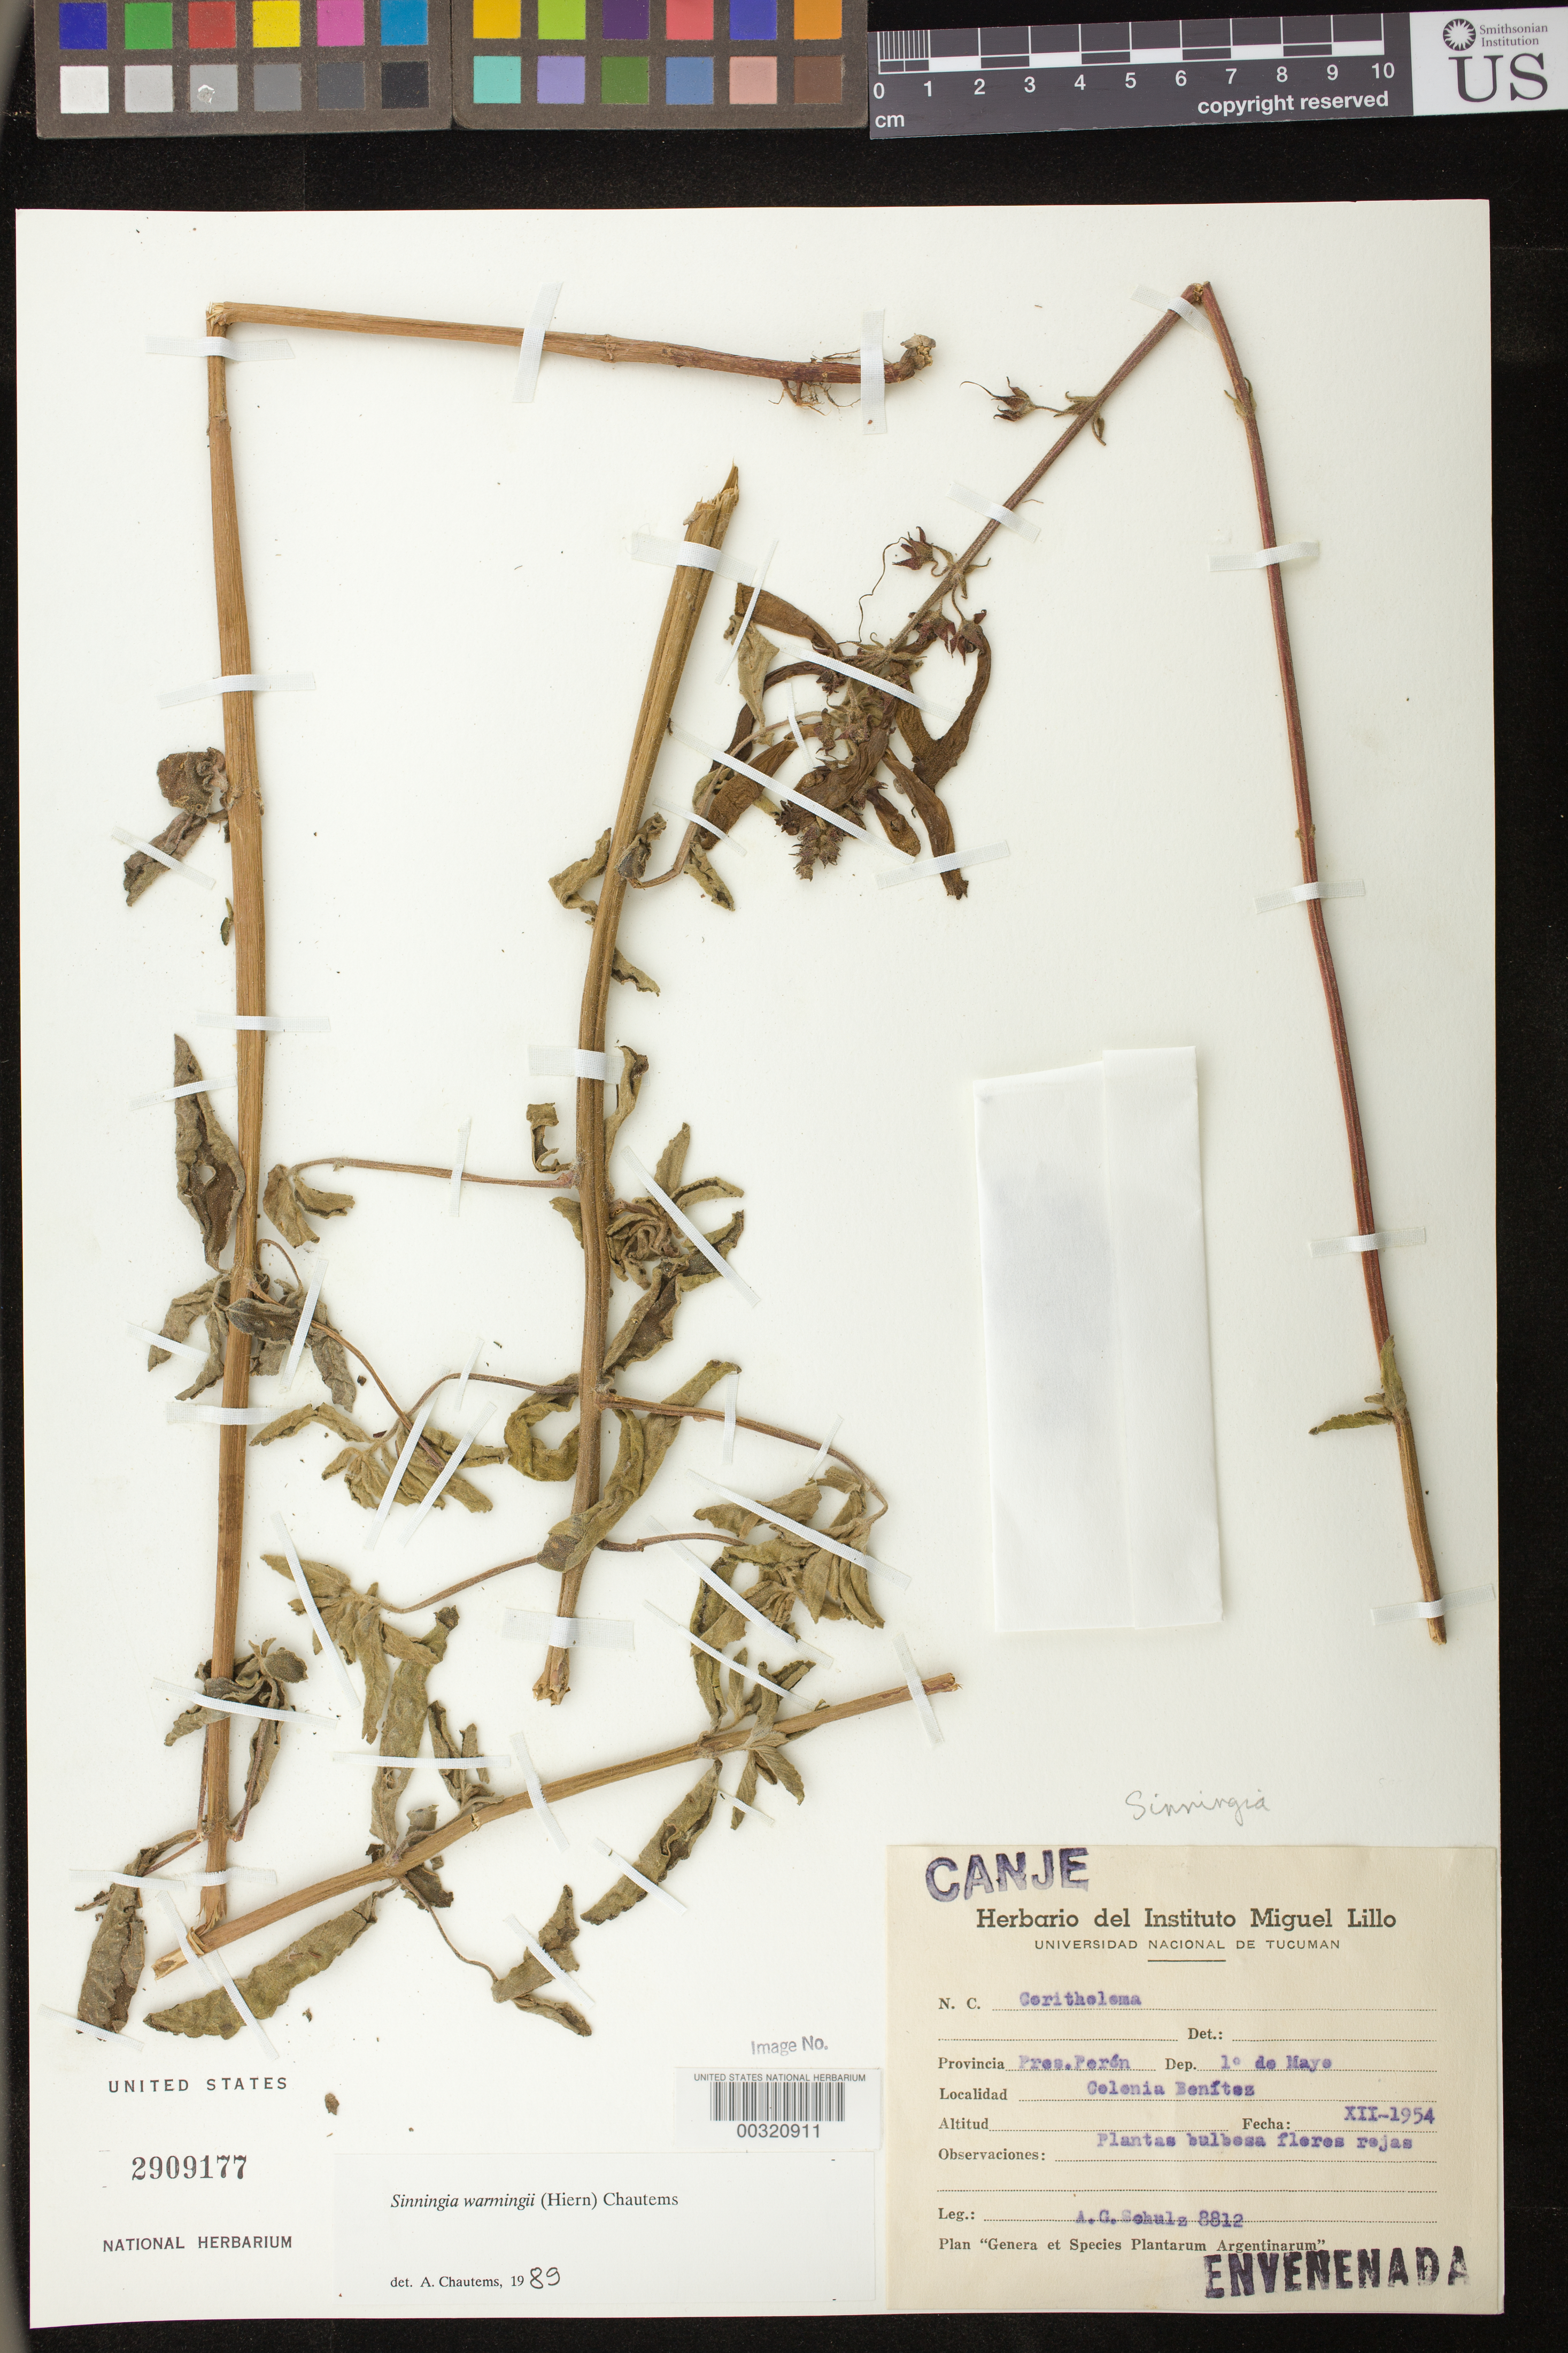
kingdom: Plantae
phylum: Tracheophyta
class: Magnoliopsida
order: Lamiales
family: Gesneriaceae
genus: Sinningia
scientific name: Sinningia warmingii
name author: (Hiern) Chautems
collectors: A. G. Schulz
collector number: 8812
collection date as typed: Dec 1954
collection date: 1954-12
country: Argentina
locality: Prov. Pres Peron, Colonia Benitez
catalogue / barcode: US 2909177